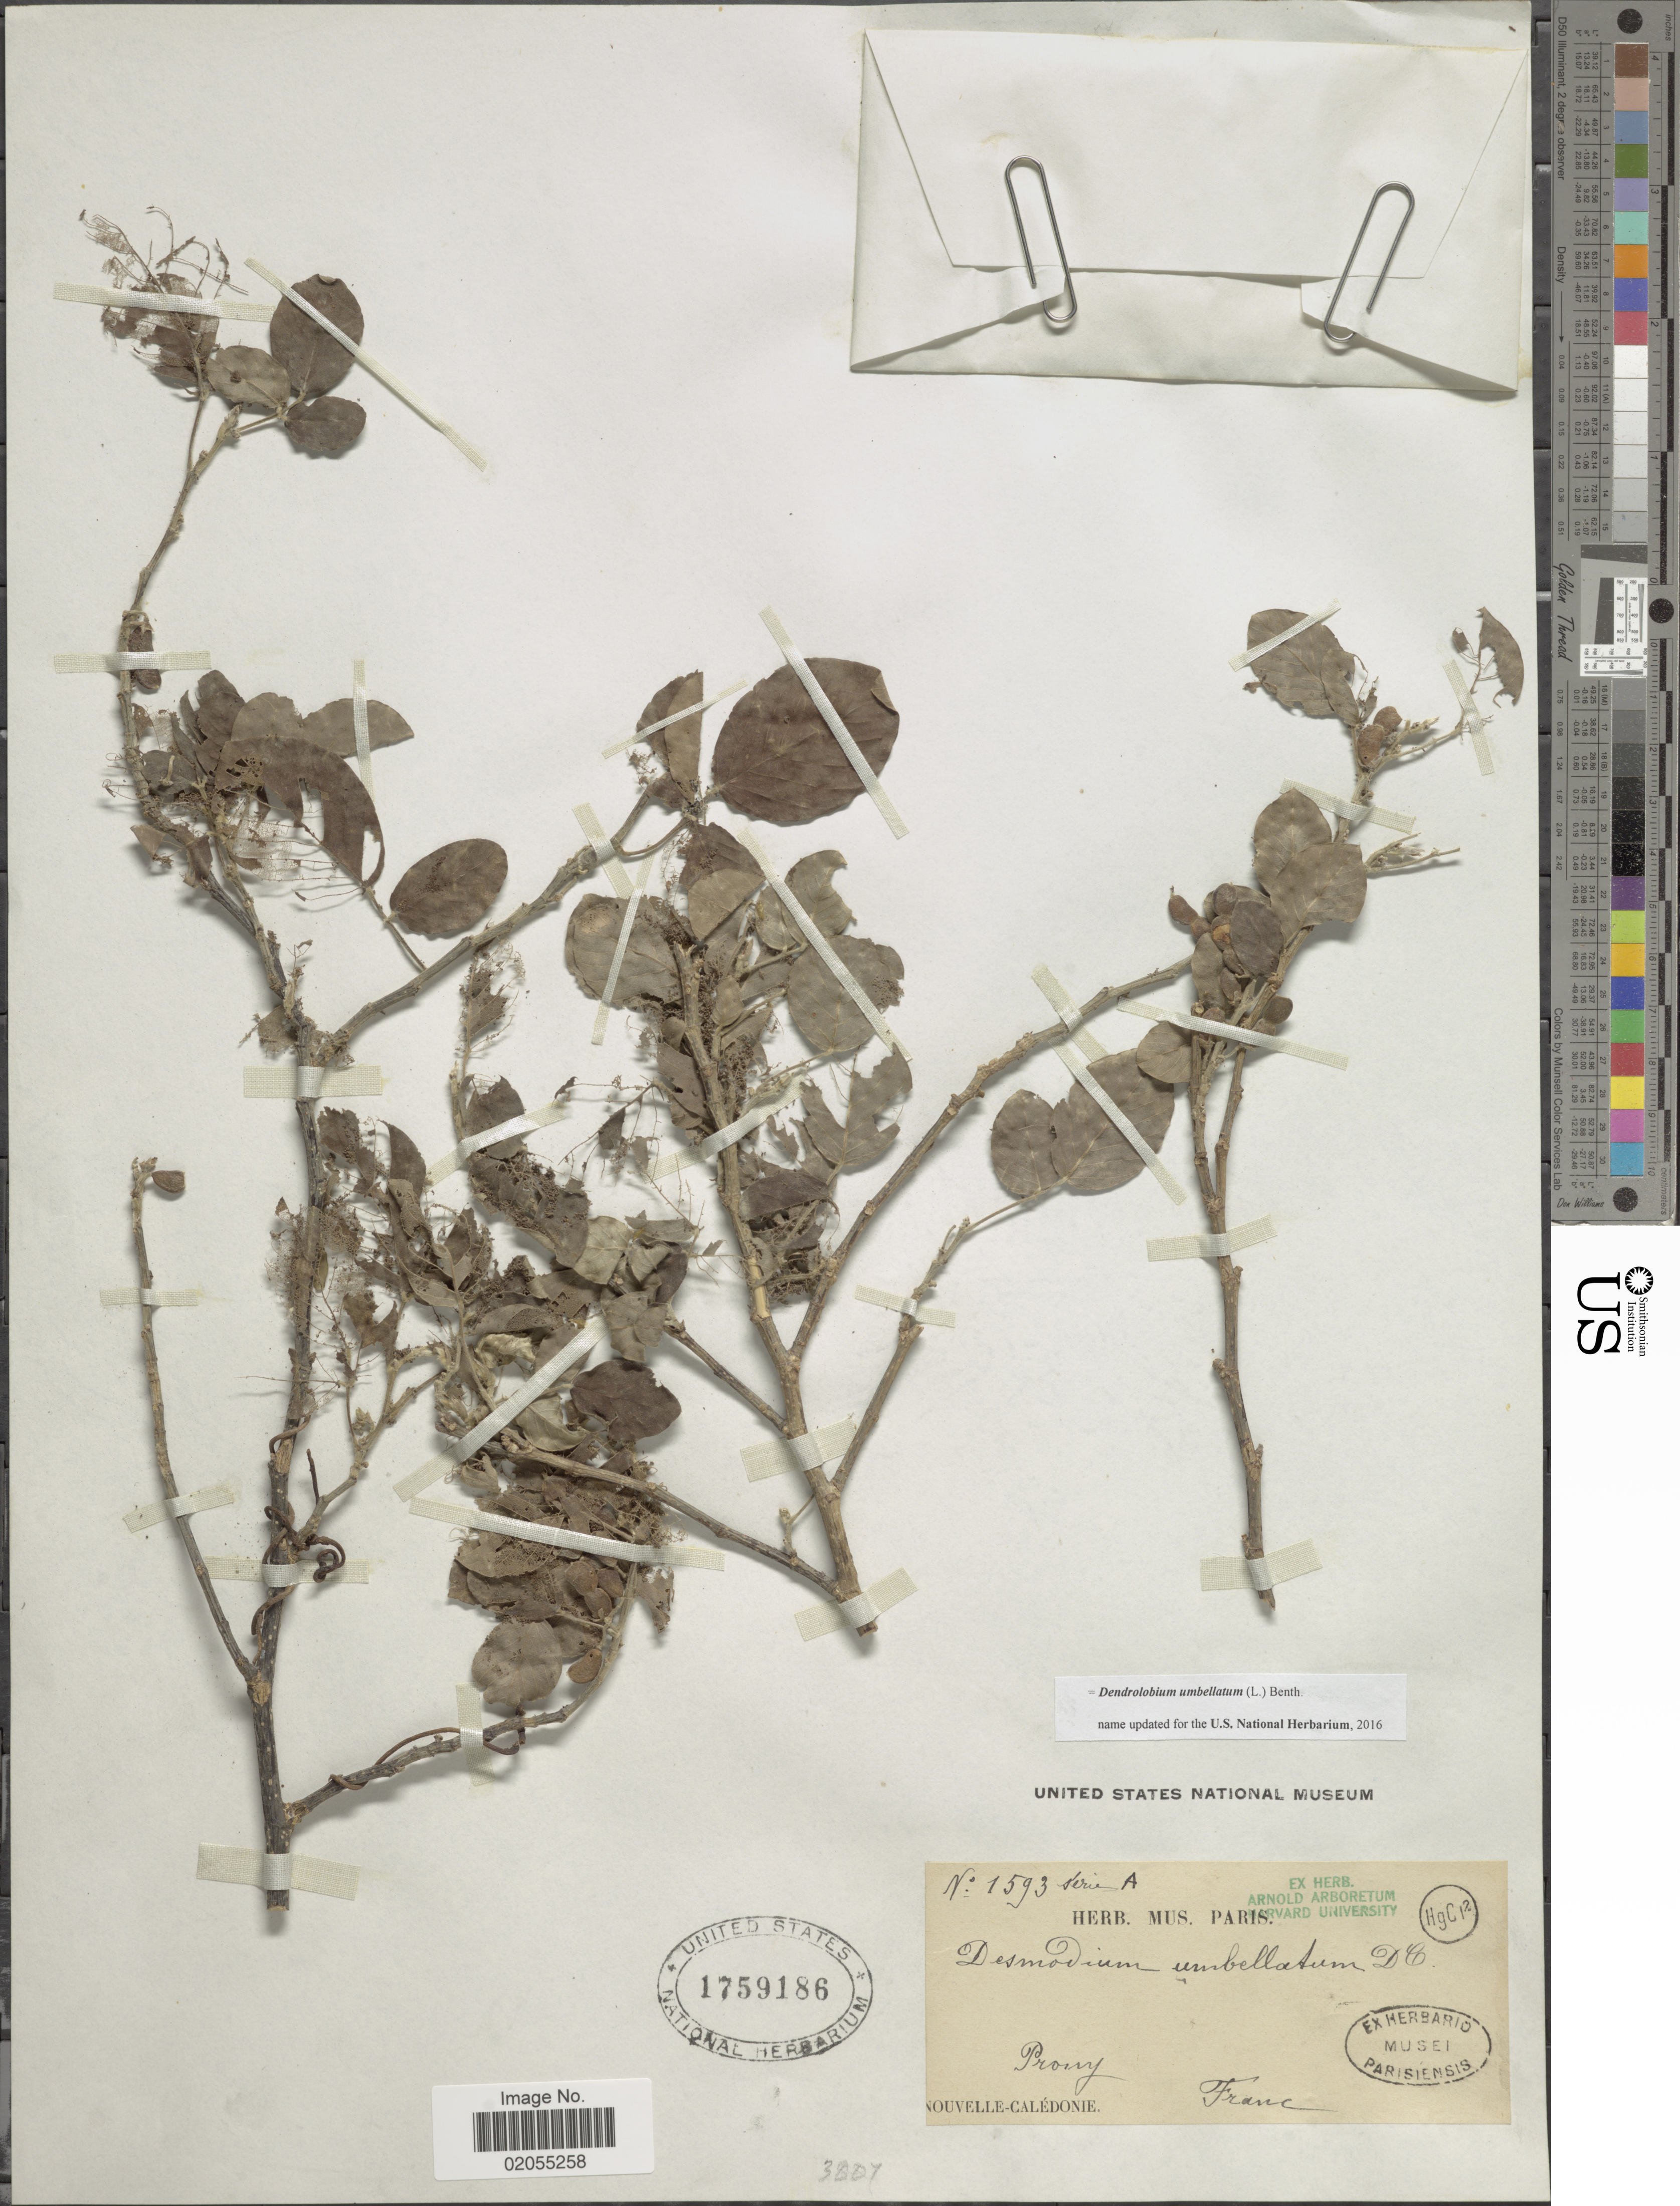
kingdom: Plantae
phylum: Tracheophyta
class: Magnoliopsida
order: Fabales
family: Fabaceae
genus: Dendrolobium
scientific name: Dendrolobium umbellatum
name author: (L.) Benth.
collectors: -. Prony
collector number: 1593A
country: New Caledonia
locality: Nouvelle-Caledonie, Franc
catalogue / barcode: US 1759186